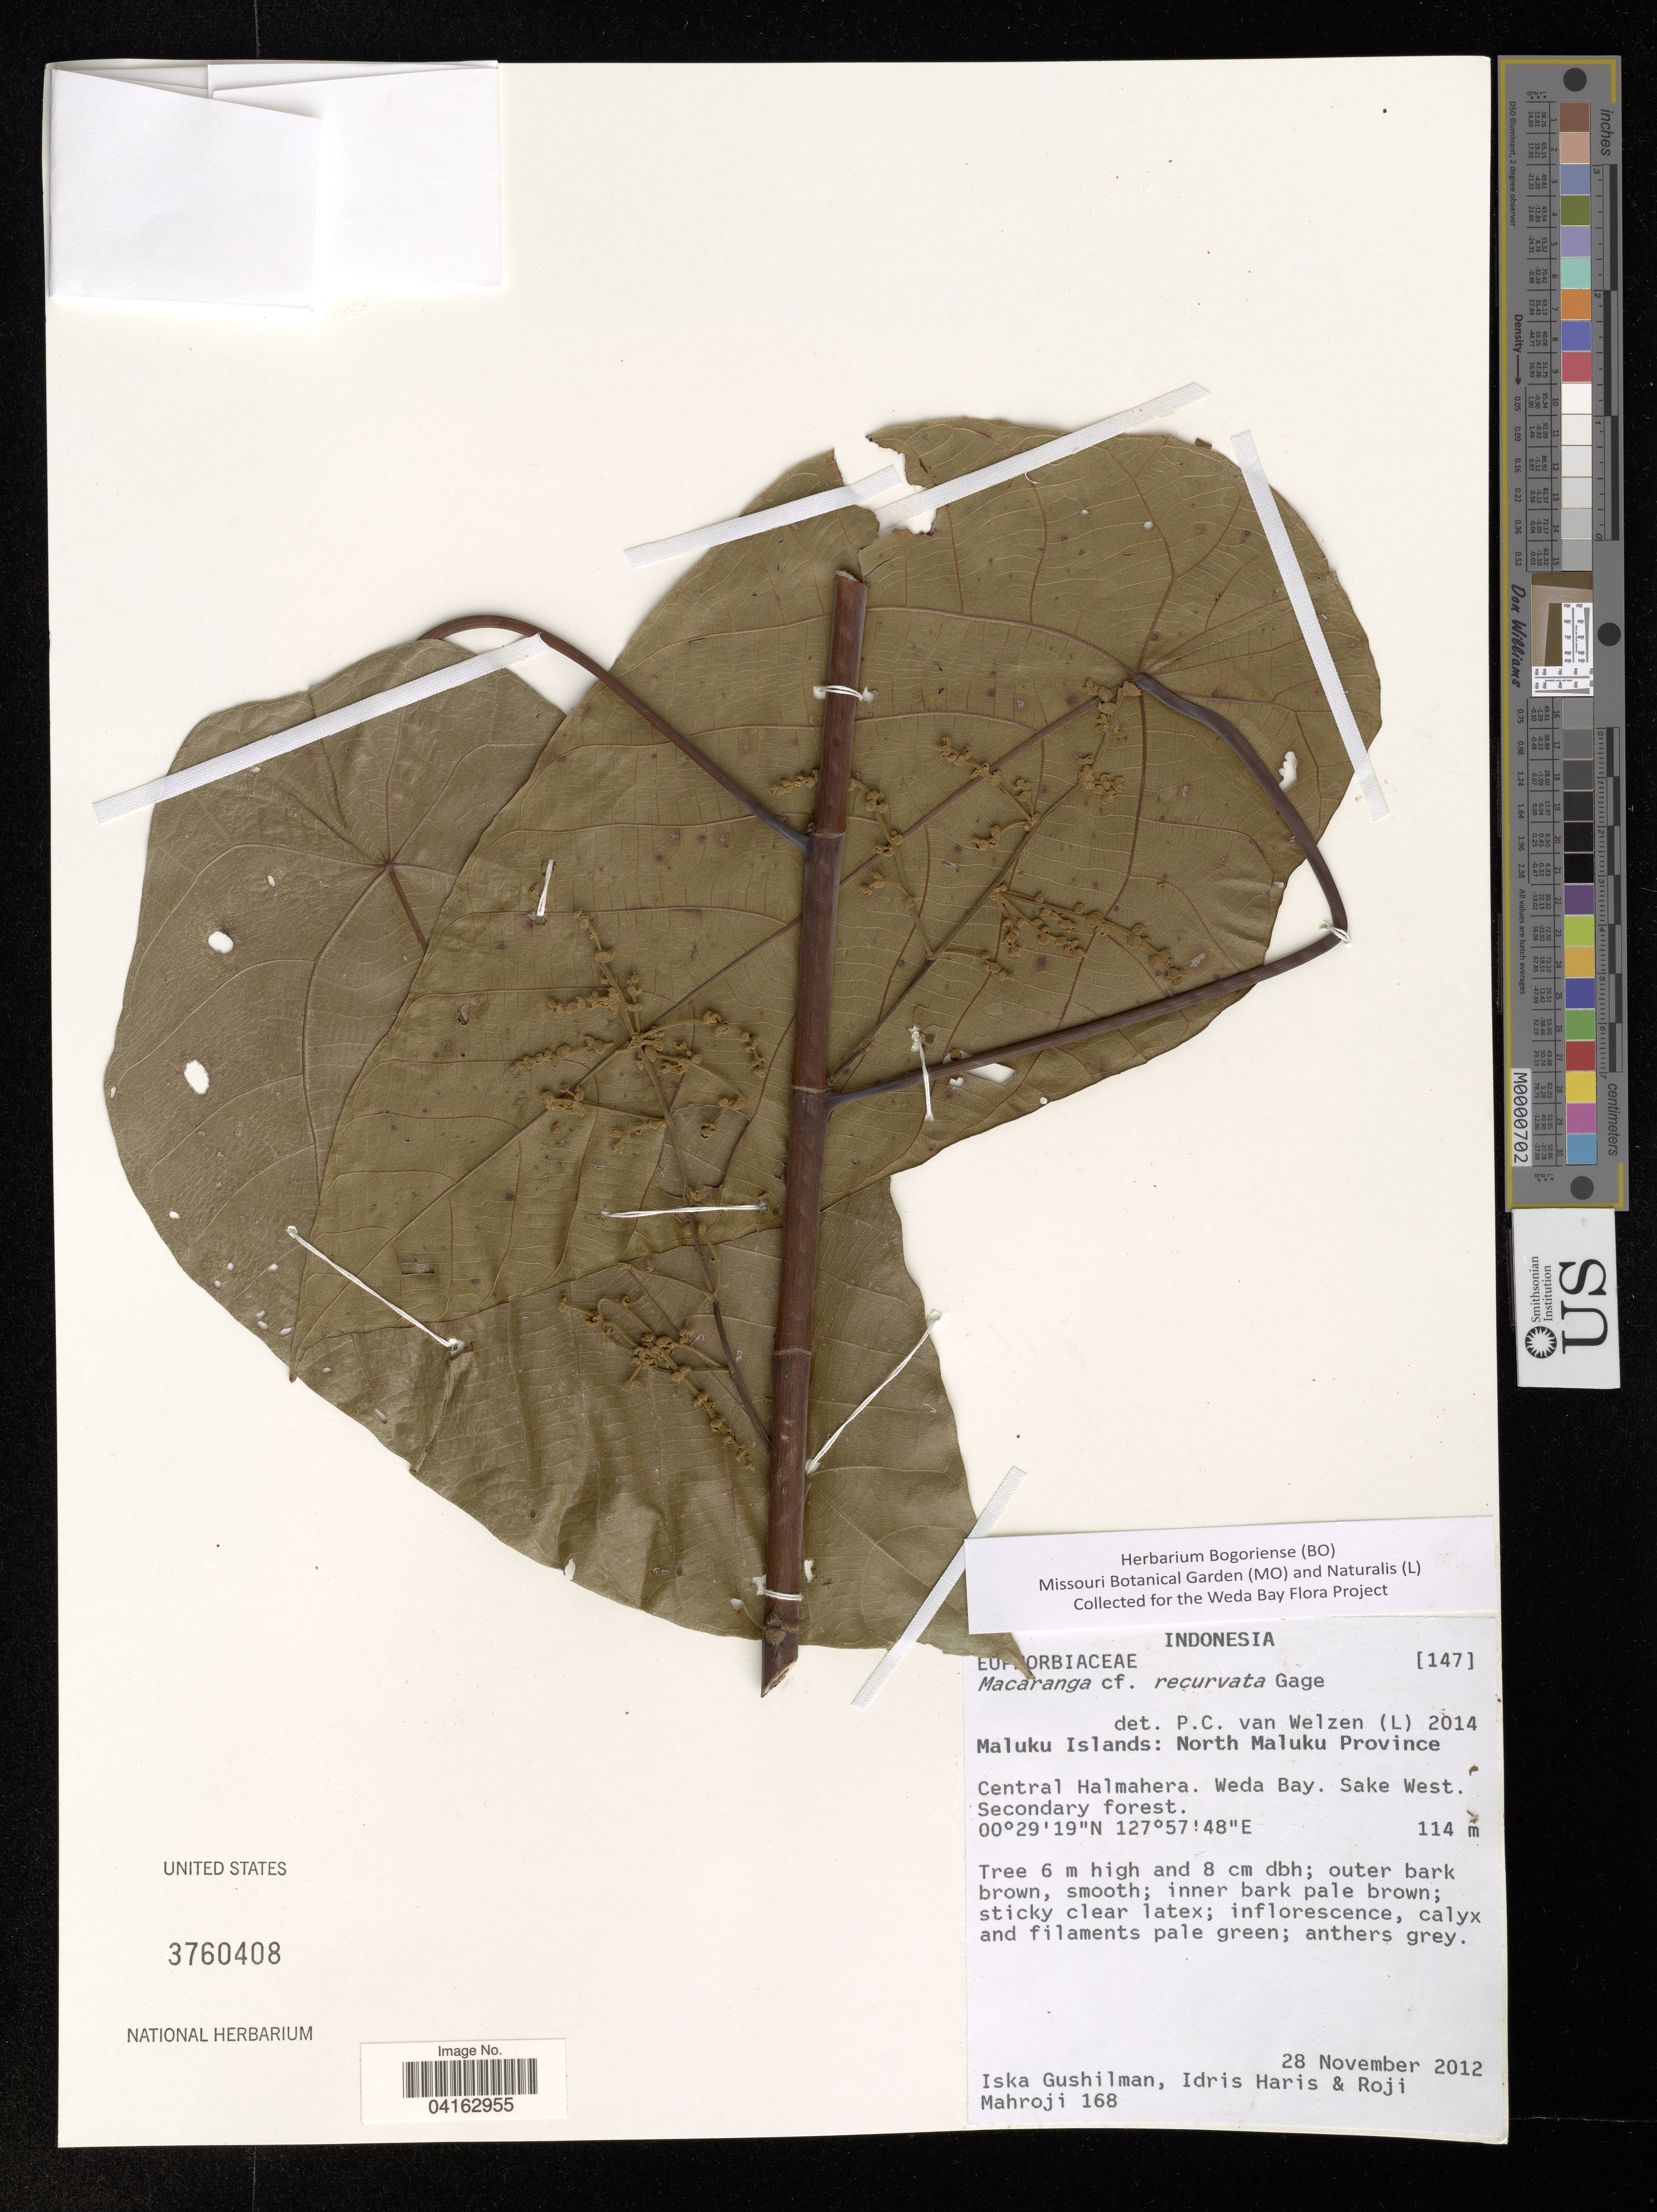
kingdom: Plantae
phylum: Tracheophyta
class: Magnoliopsida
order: Malpighiales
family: Euphorbiaceae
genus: Macaranga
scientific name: Macaranga recurvata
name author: Gage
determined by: Welzen, P. C. van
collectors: I. Gushilman, I. Haris & R. Mahroji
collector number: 168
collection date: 2012-11-28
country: Indonesia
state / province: Maluku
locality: Maluku Islands: North Maluku Province. Central Halmahera. Weda Bay. Sake West.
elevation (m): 114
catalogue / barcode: US 3760408